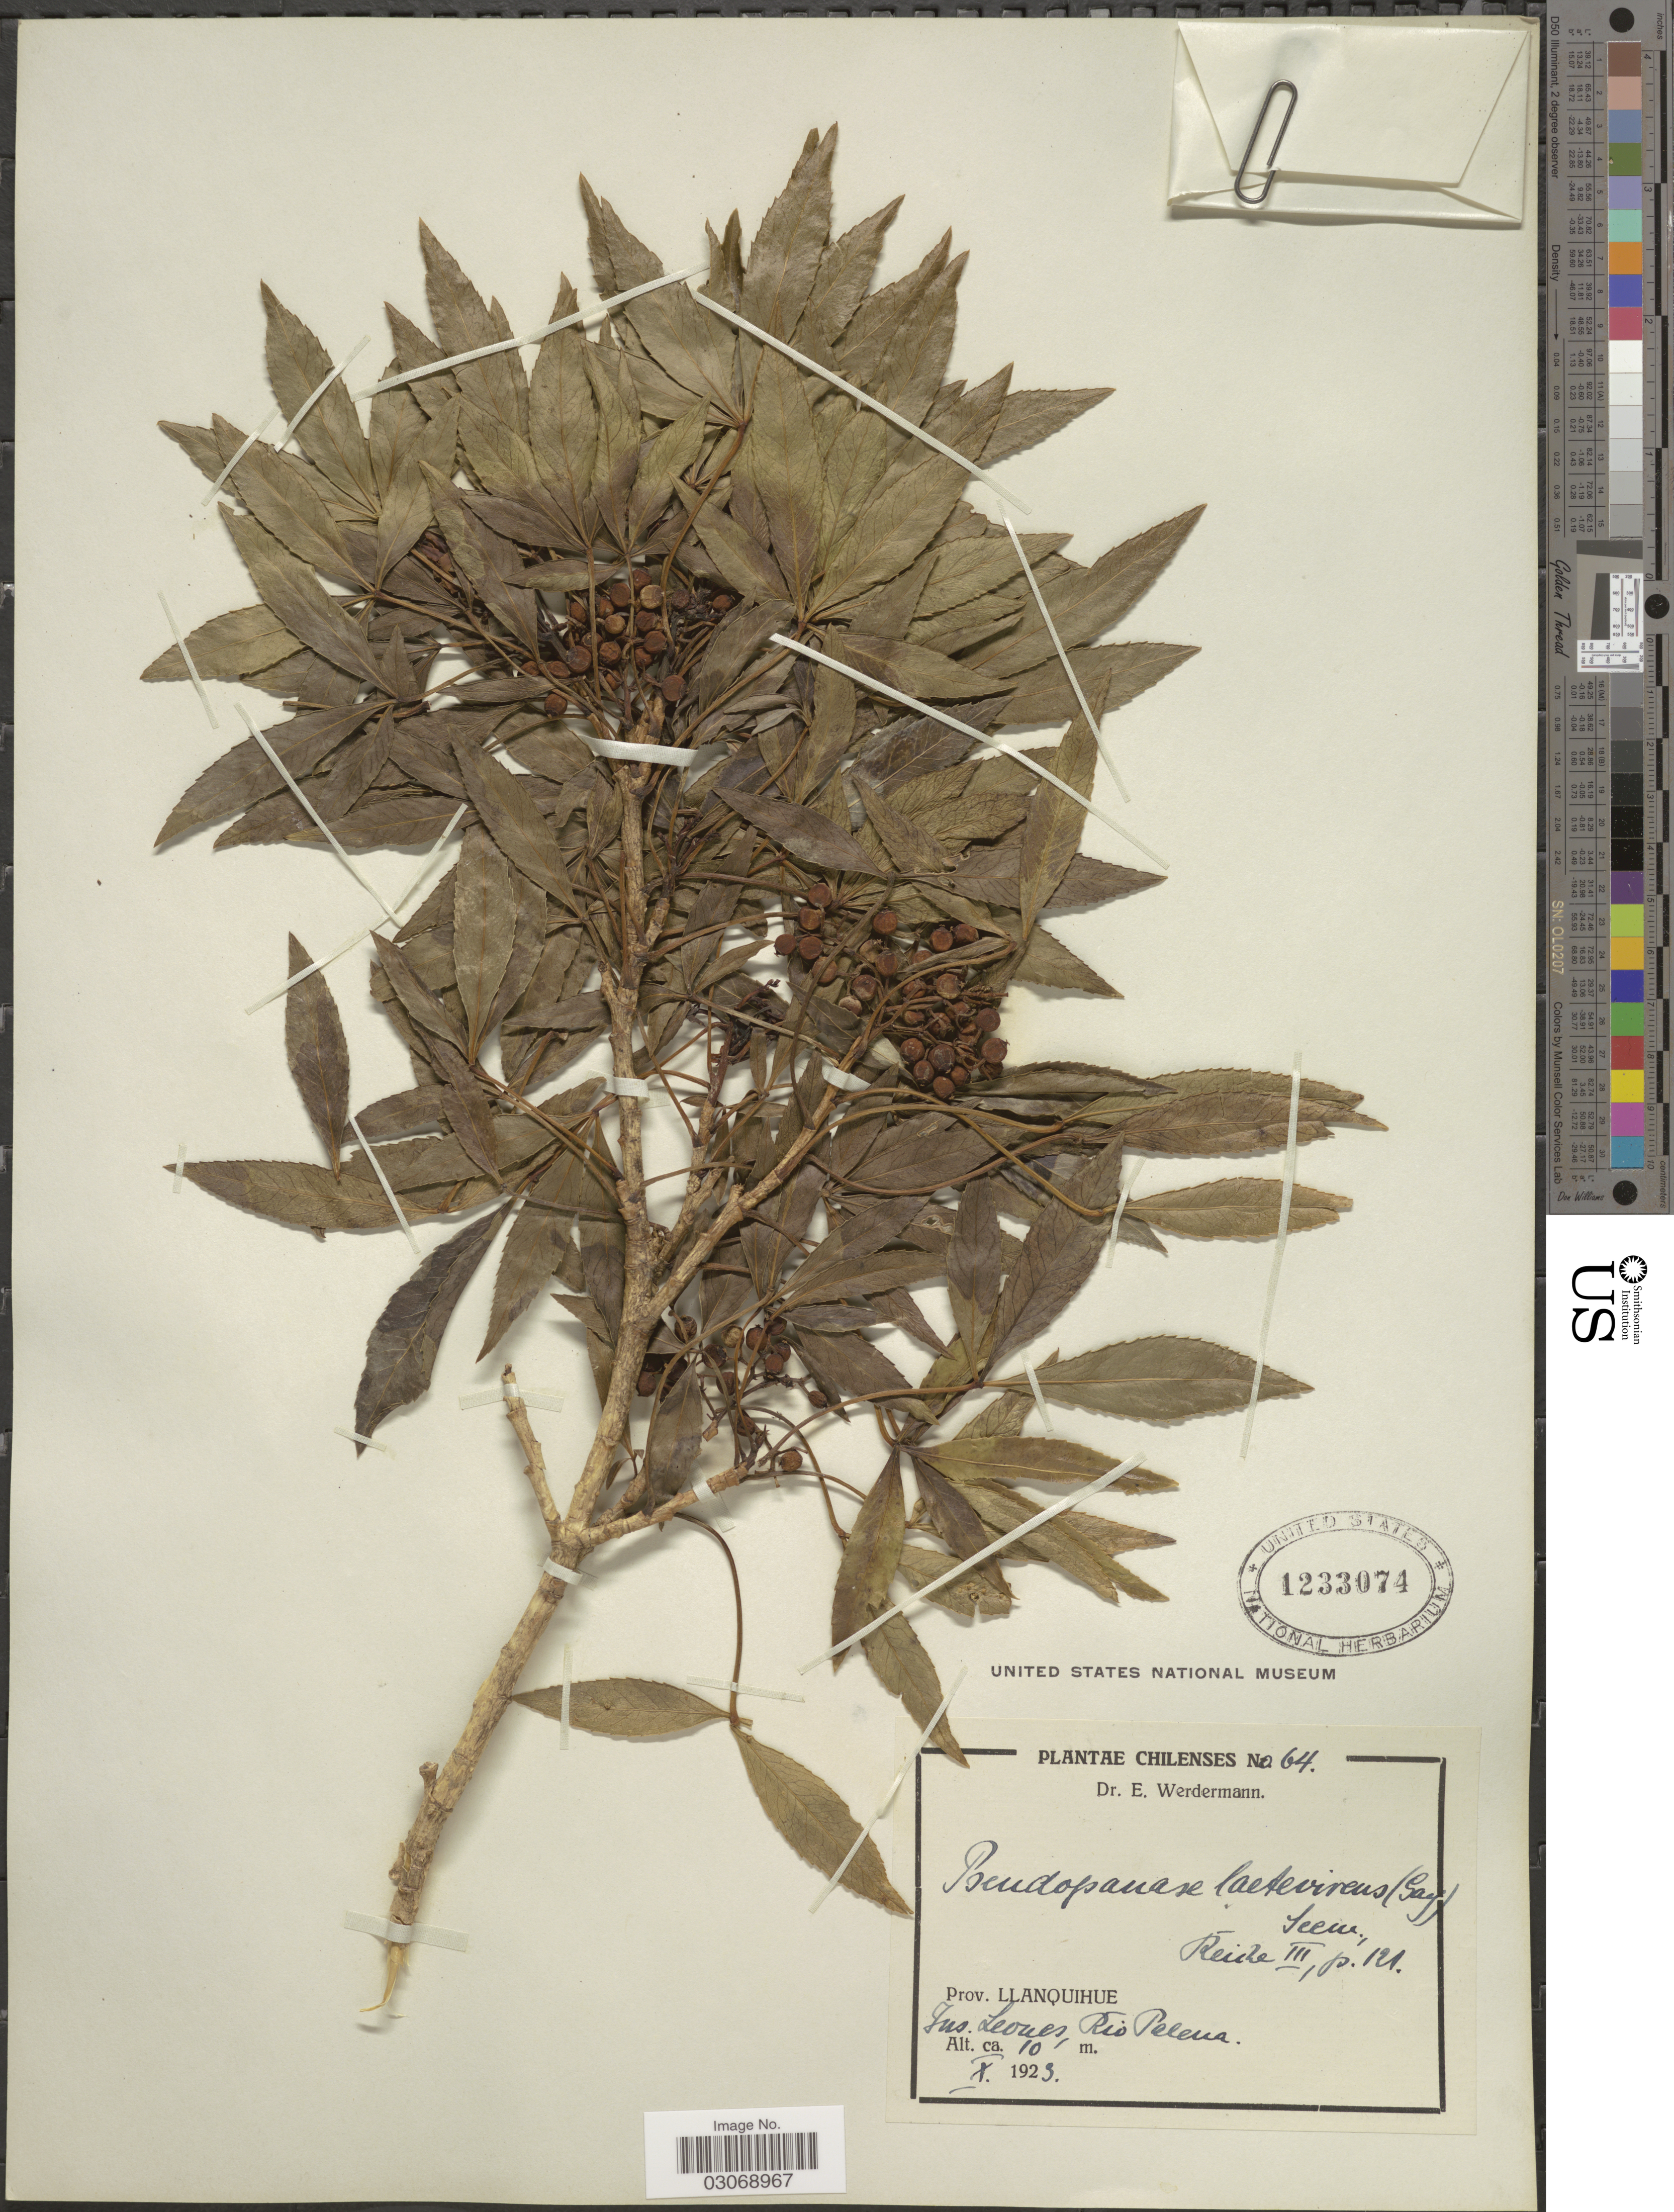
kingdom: Plantae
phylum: Tracheophyta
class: Magnoliopsida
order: Apiales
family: Araliaceae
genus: Pseudopanax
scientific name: Pseudopanax laetevirens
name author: (Gay) Baill.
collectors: E. Werdermann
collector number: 64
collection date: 1923-10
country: Chile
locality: Chilenses. Prov. Llanquihue. Jus. Leones, Rio Pelena.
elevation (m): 10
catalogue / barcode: US 1233074